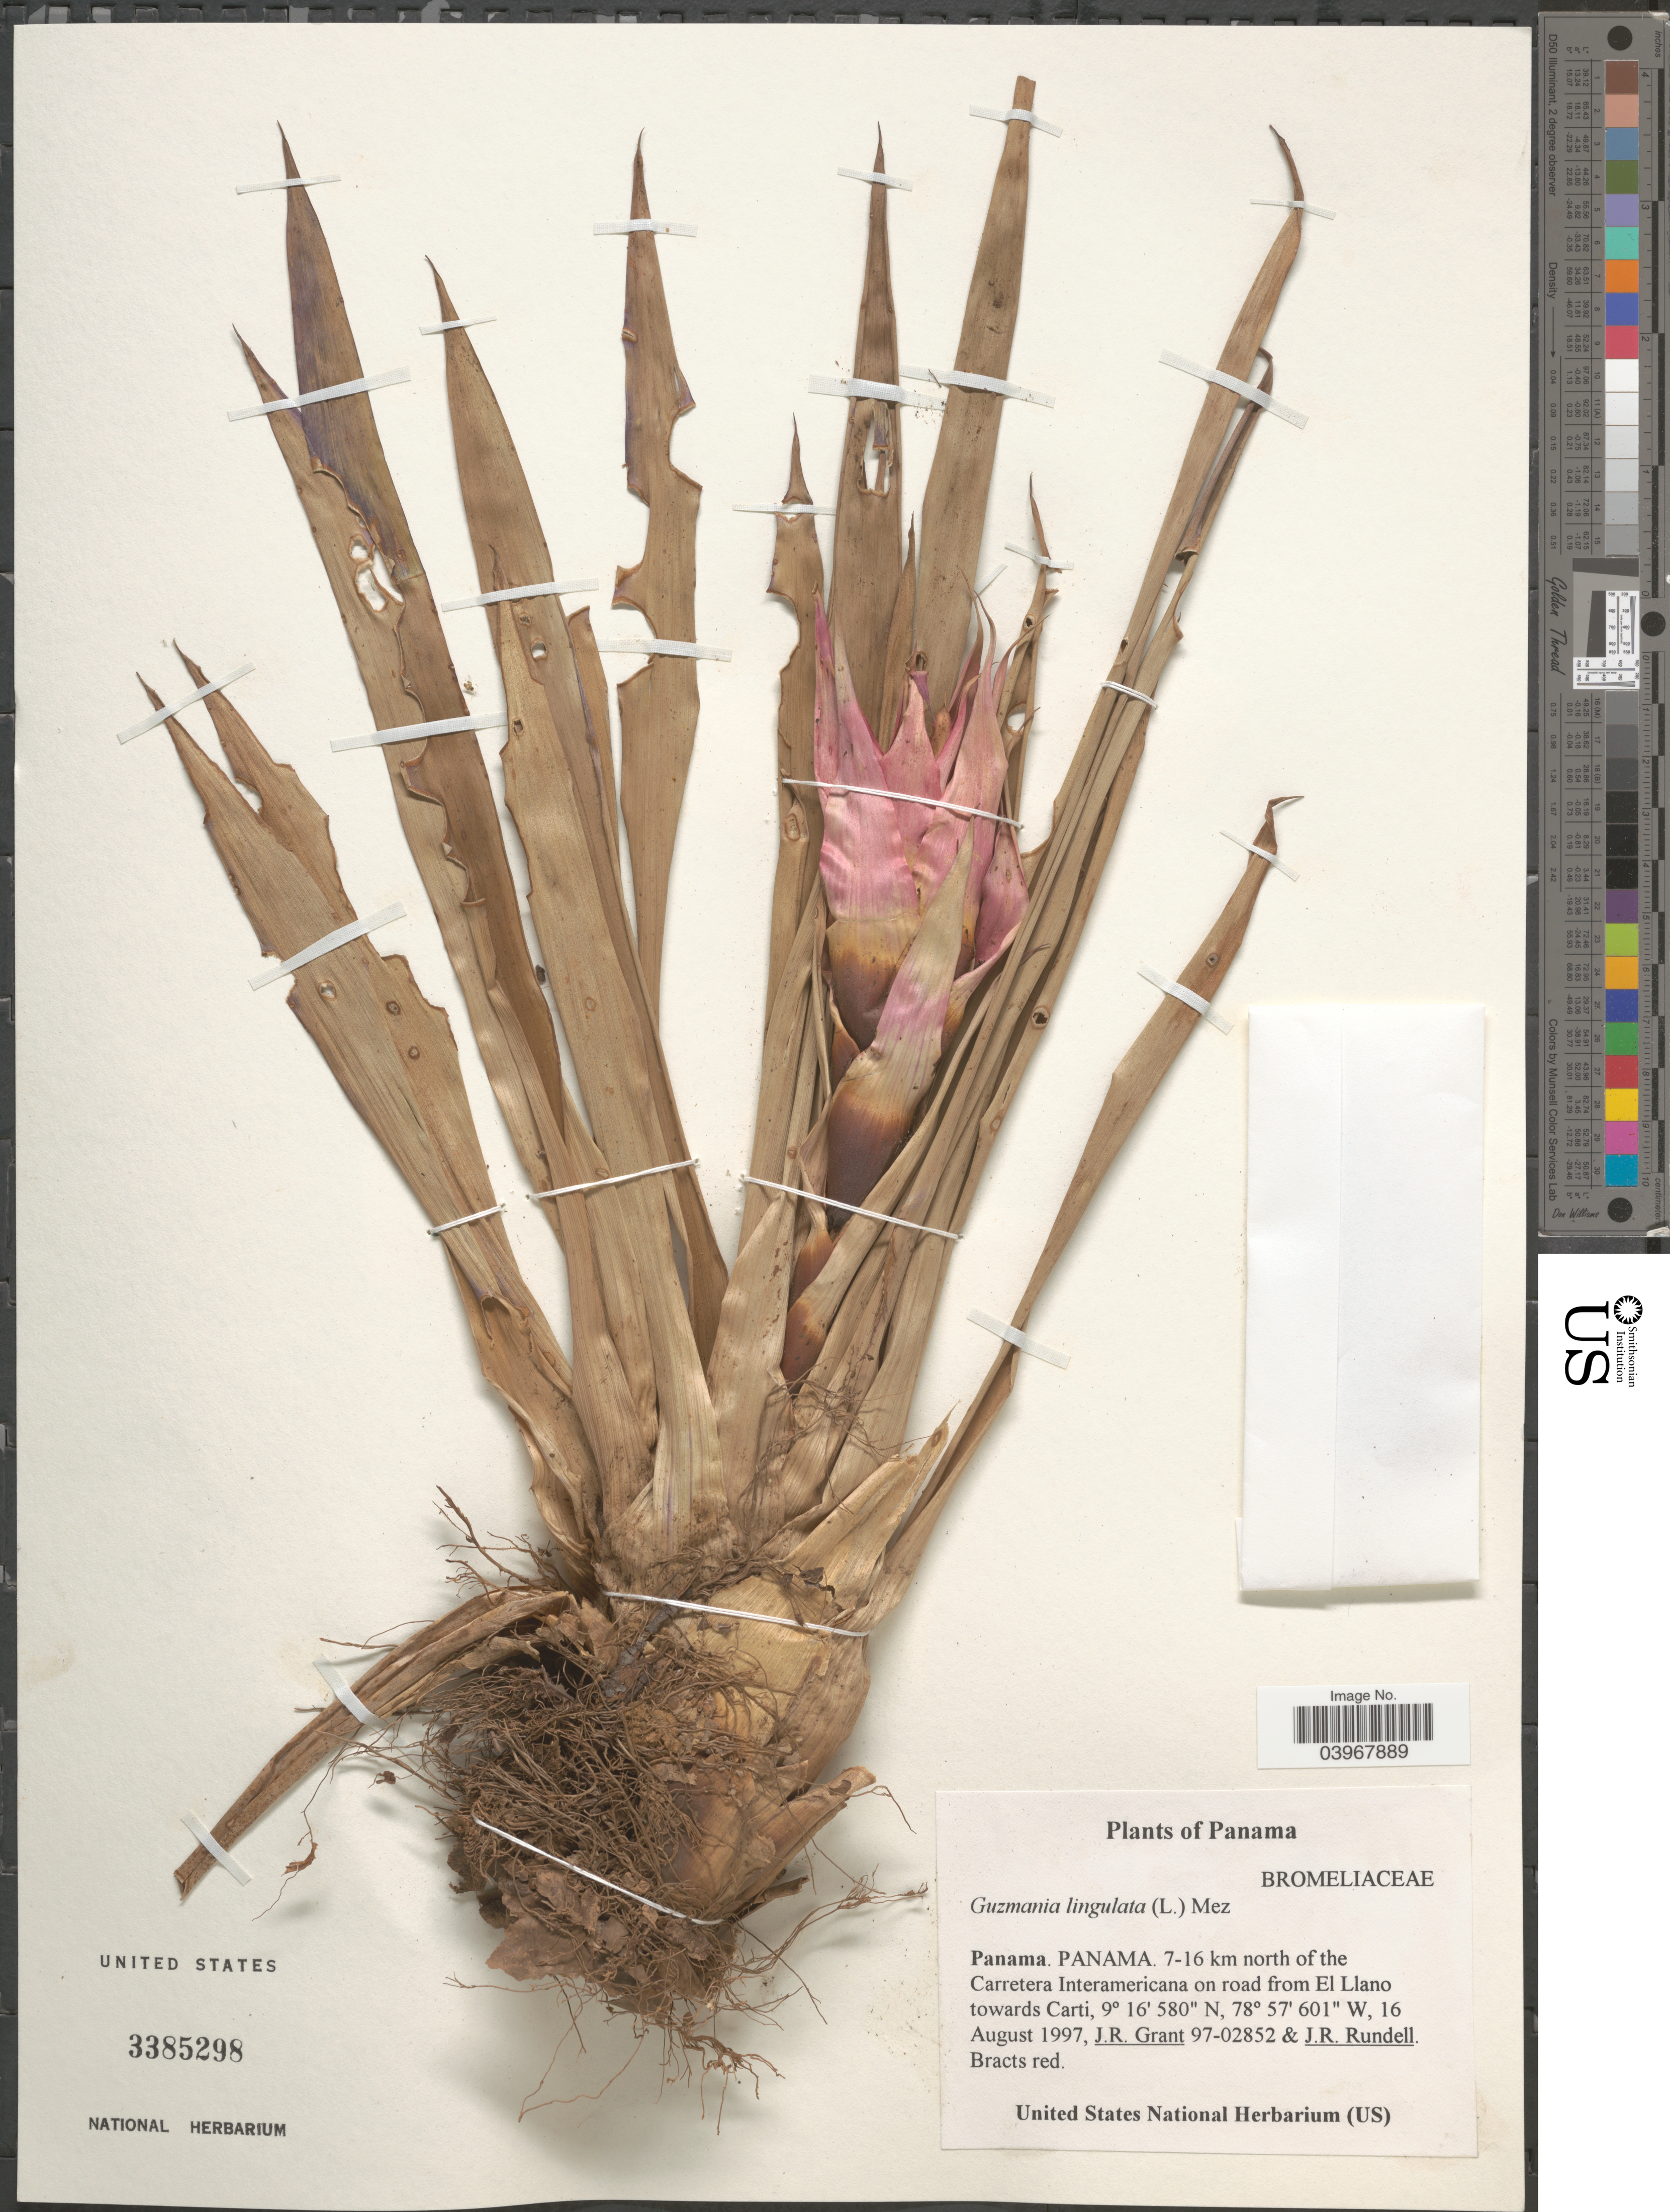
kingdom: Plantae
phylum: Tracheophyta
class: Liliopsida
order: Poales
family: Bromeliaceae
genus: Guzmania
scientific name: Guzmania lingulata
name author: (L.) Mez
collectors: J. Grant & J. R. Rundell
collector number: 97-02852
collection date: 1997-08-16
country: Panama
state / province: Panamá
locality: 7-16 km north of the Carretera Interamericana on road from El Llano towards Carti.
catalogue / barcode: US 3385298